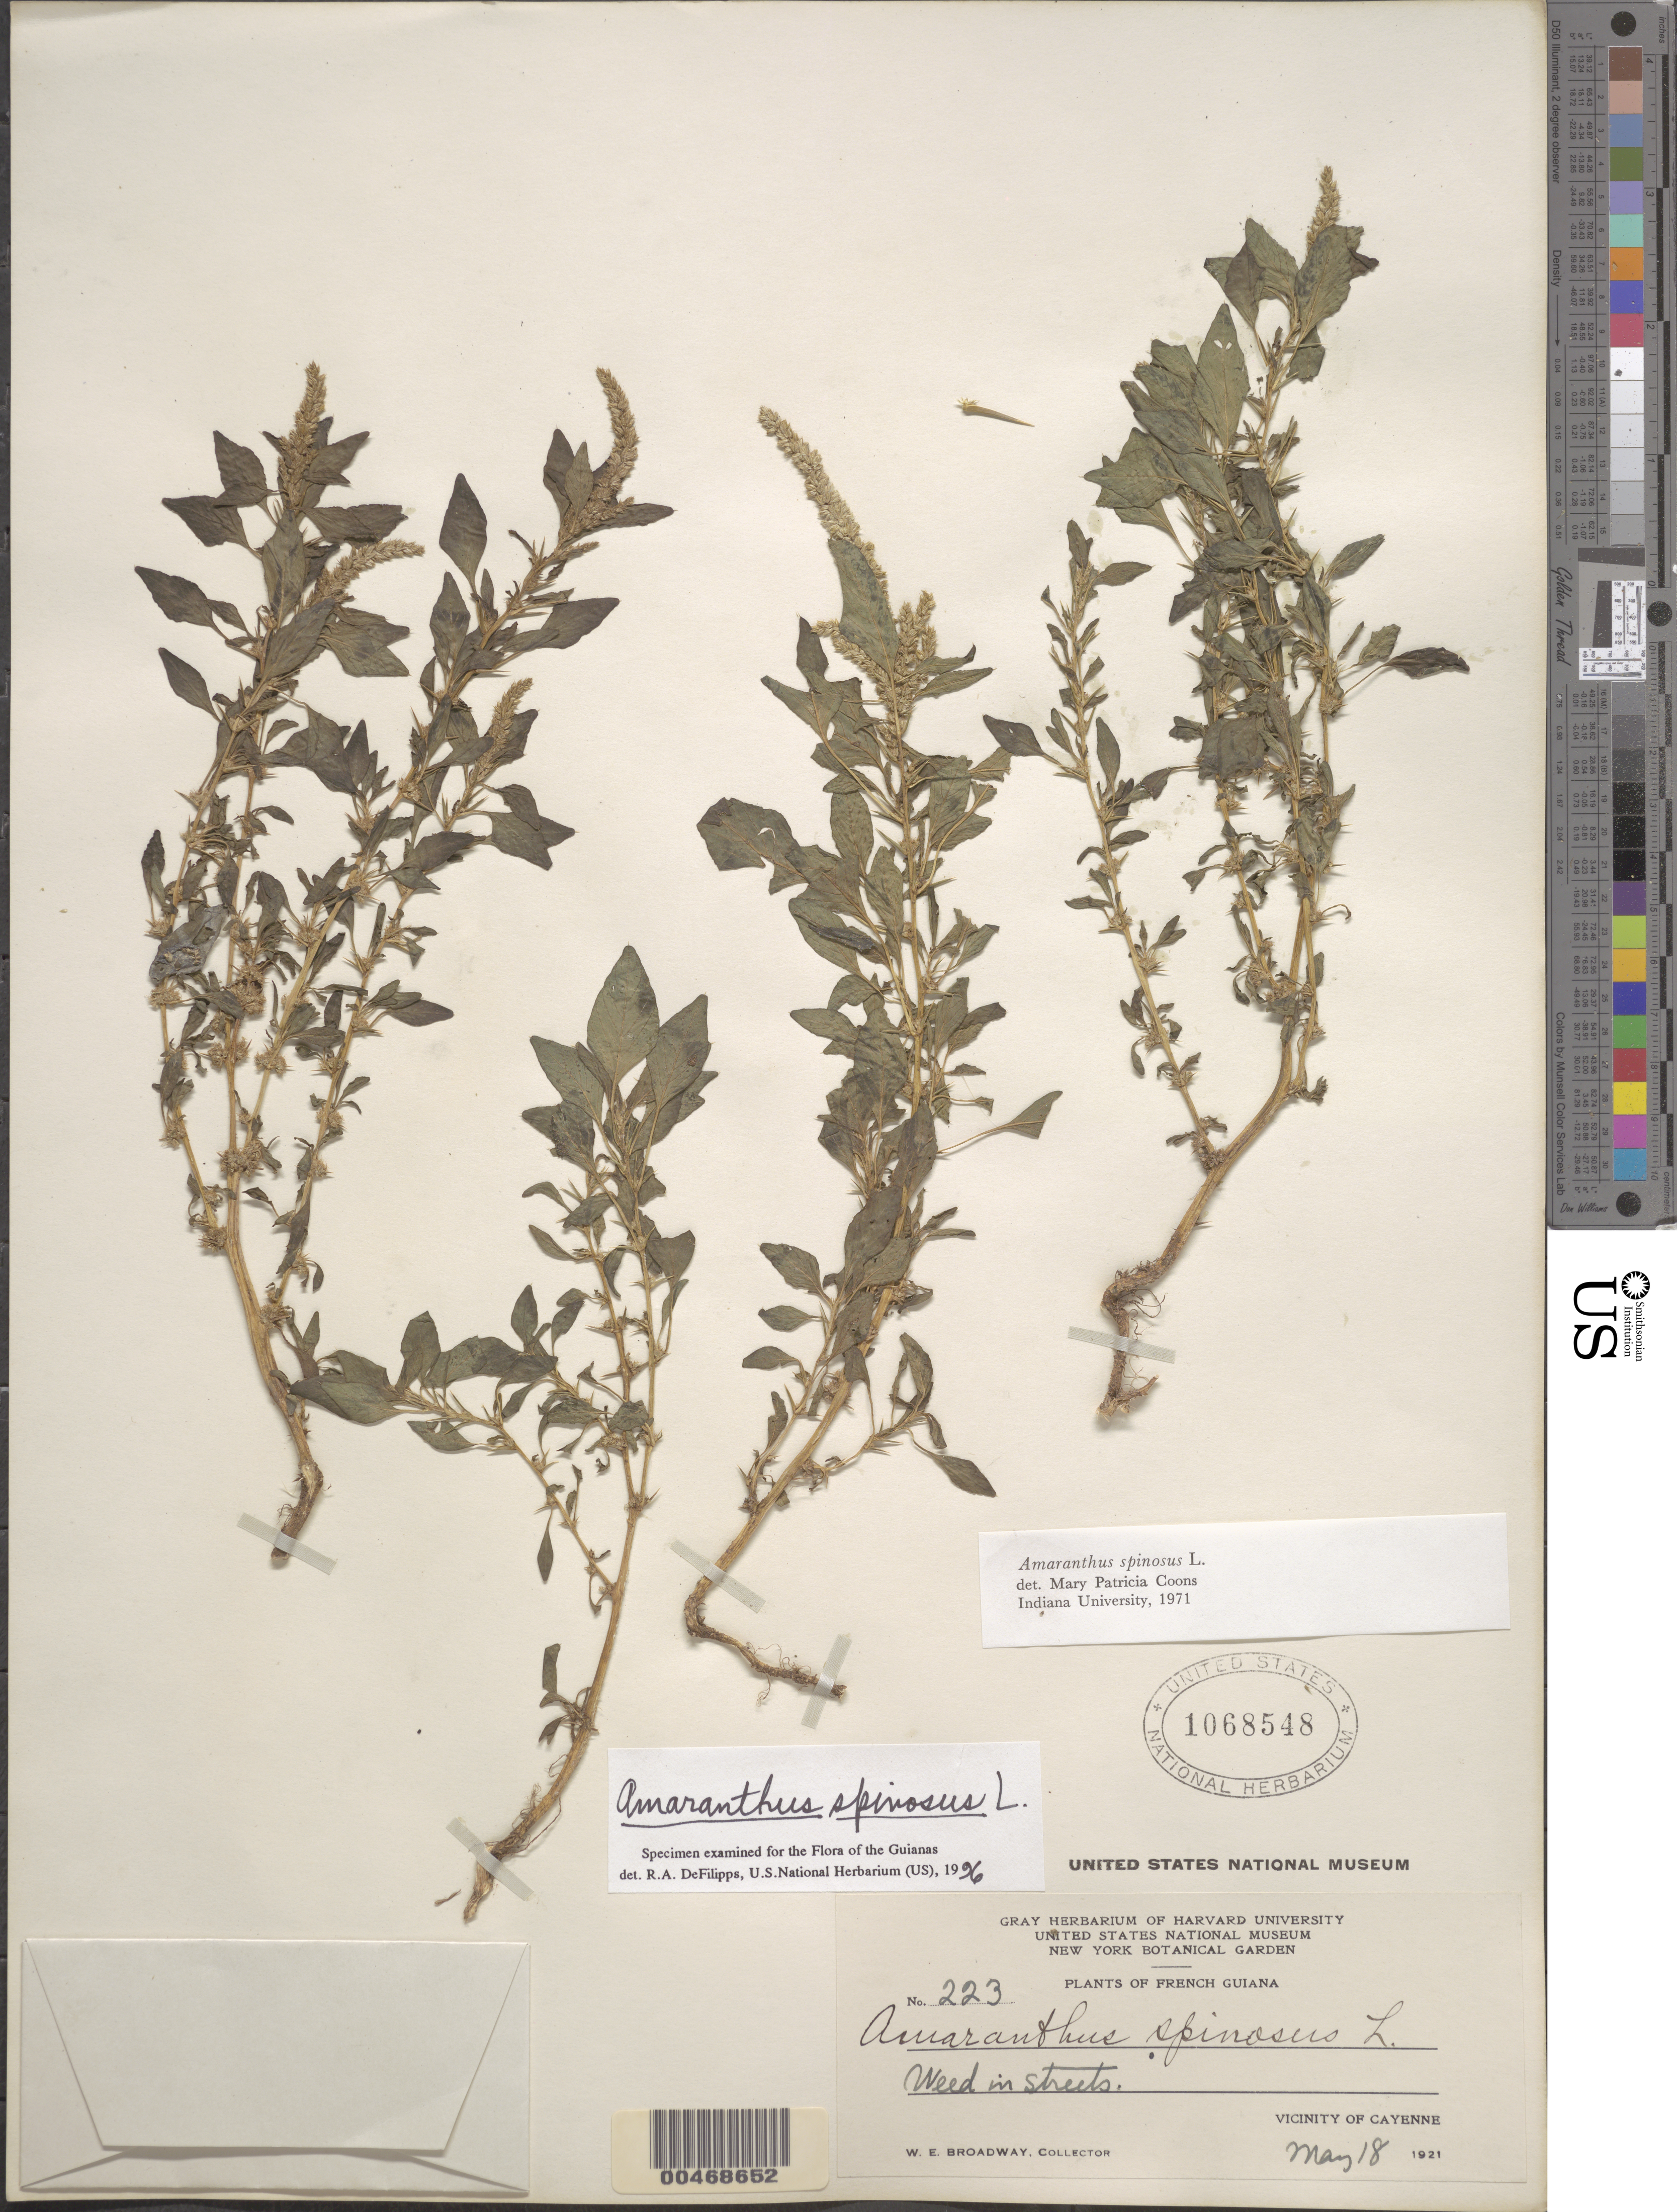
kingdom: Plantae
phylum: Tracheophyta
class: Magnoliopsida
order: Caryophyllales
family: Amaranthaceae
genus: Amaranthus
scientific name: Amaranthus spinosus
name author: L.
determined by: DeFilipps, R. A.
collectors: W. E. Broadway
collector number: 223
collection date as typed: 18-May-21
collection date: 1921-05-18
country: French Guiana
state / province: Cayenne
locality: Cayenne, vic.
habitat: Weed in streets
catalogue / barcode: US 1068548